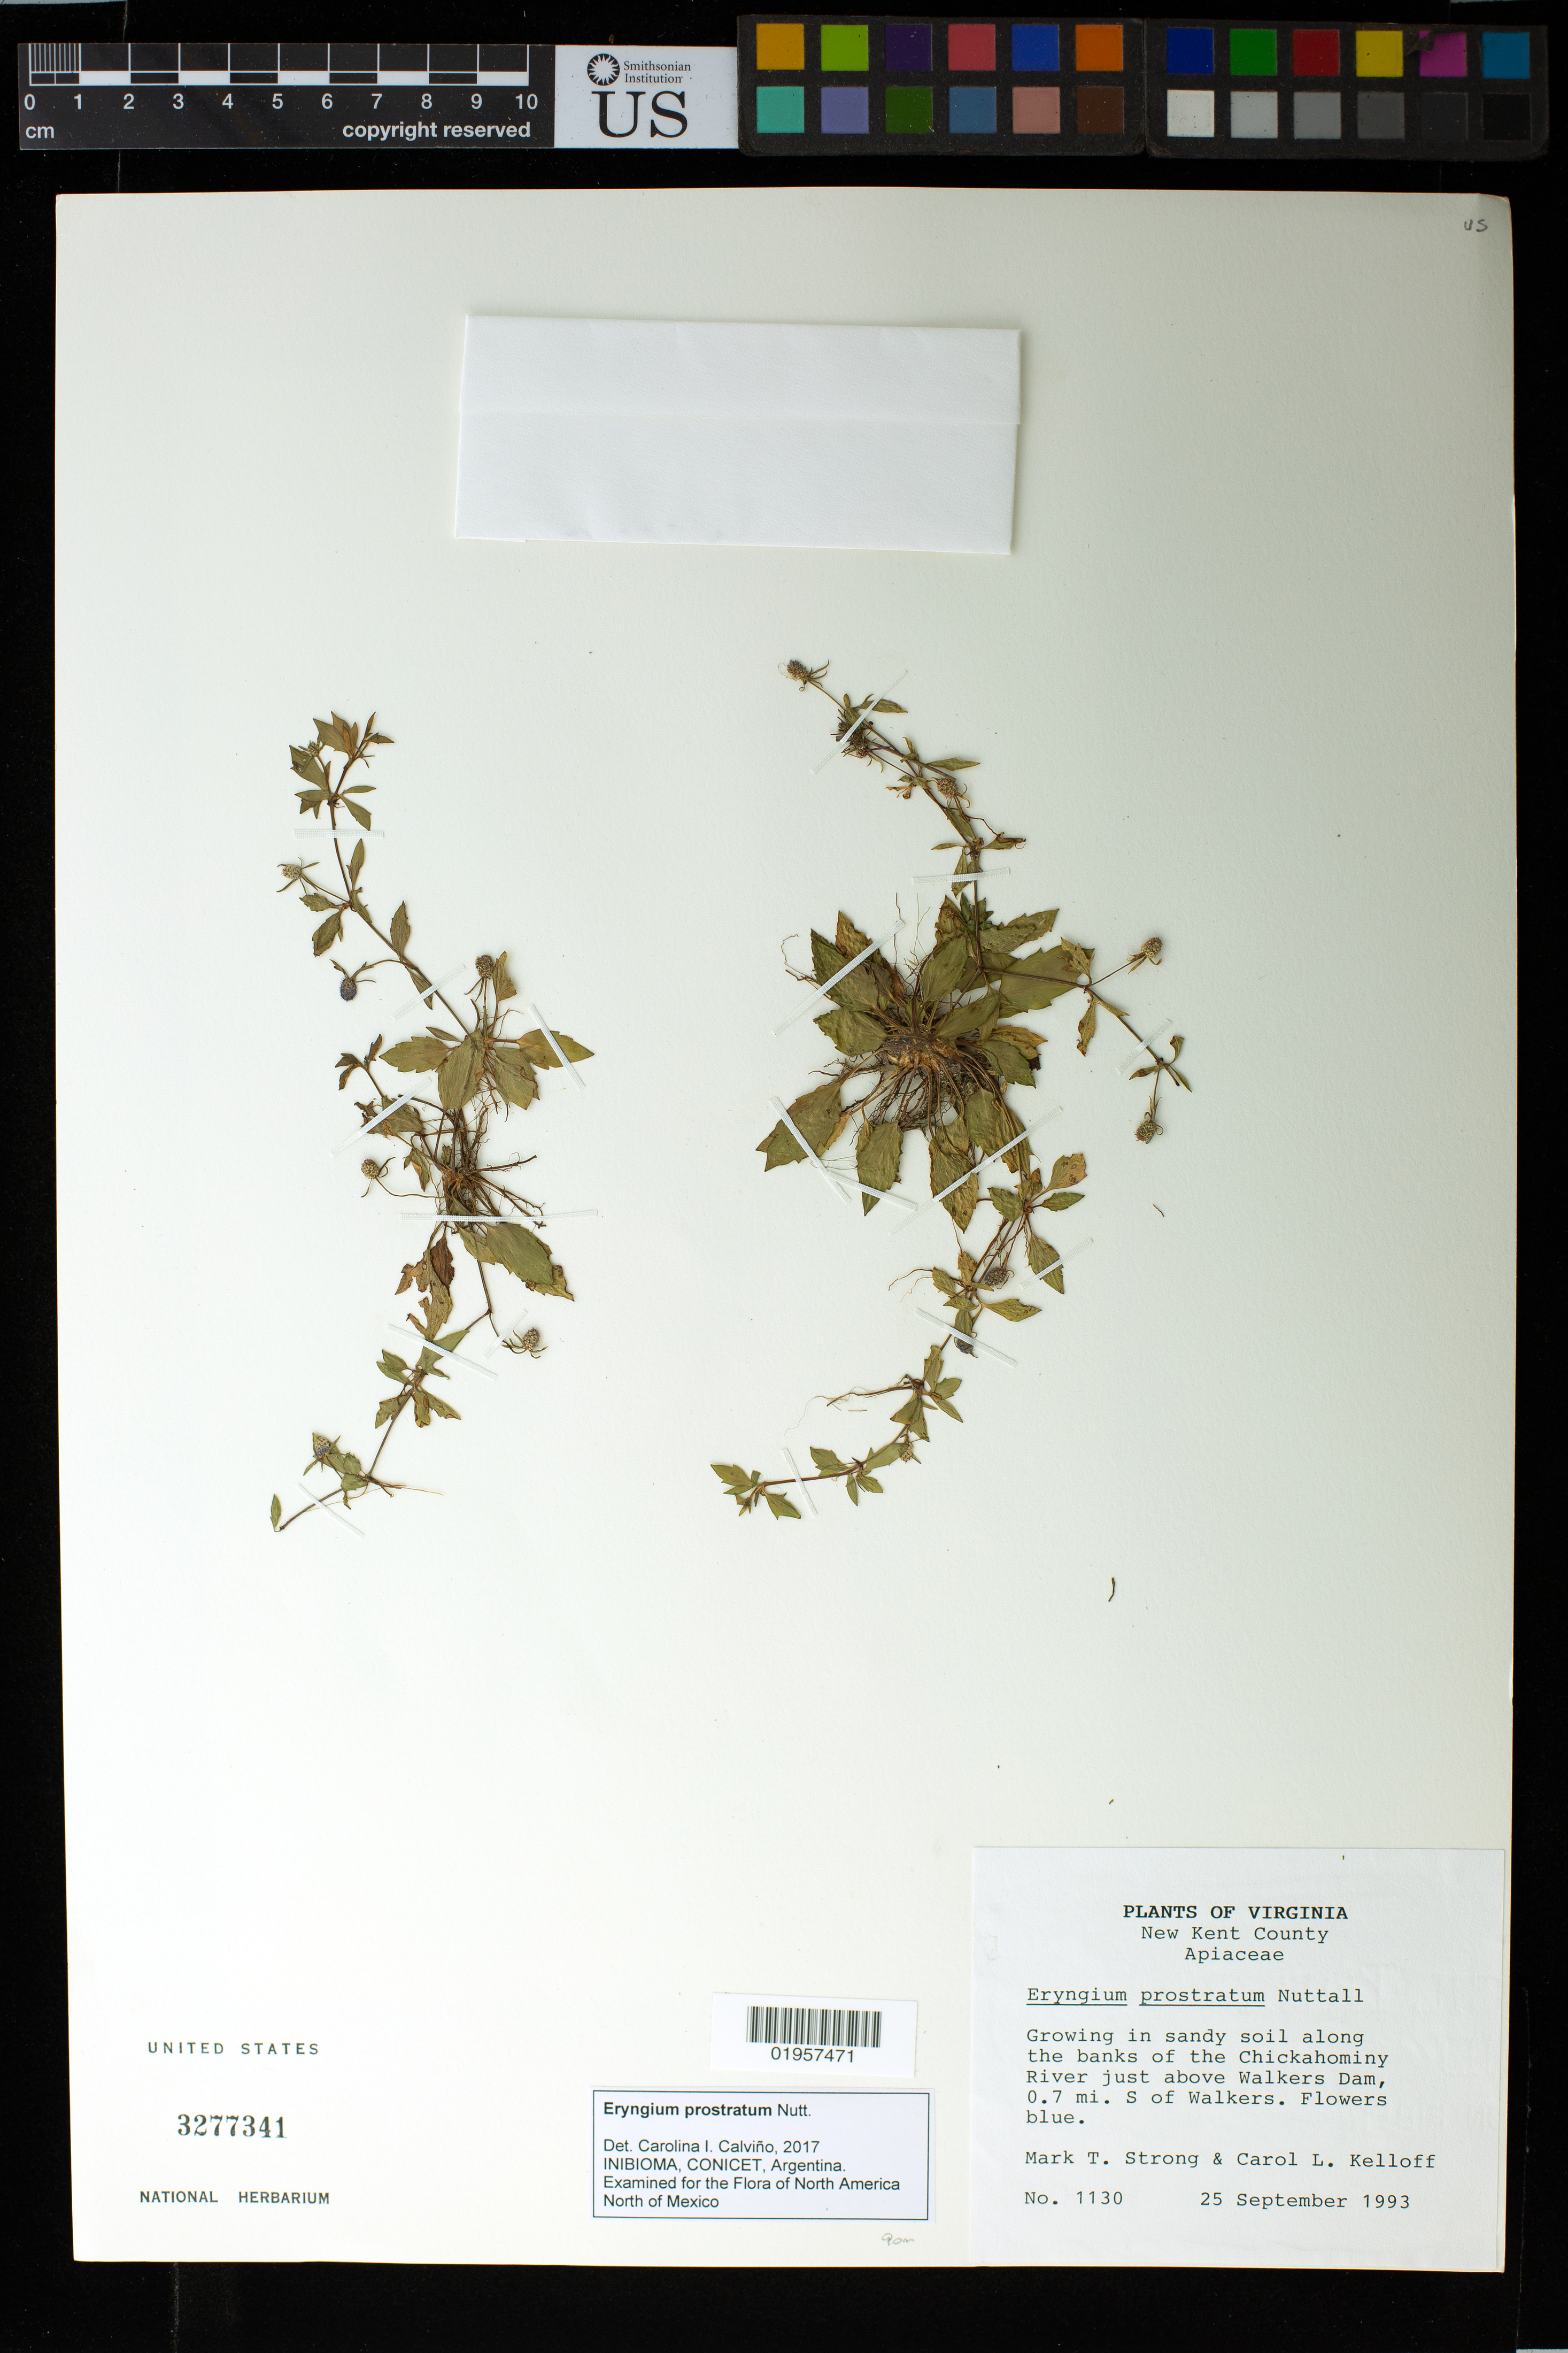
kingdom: Plantae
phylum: Tracheophyta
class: Magnoliopsida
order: Apiales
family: Apiaceae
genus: Eryngium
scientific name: Eryngium prostratum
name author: Nutt. ex DC.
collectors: M. T. Strong & C. L. Kelloff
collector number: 1130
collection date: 1993-09-25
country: United States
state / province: Virginia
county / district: New Kent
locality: New Kent County, along the banks of the Chickahominy River just above Walkers Dam, 0.7 mi. S of Walkers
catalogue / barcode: US 3277341